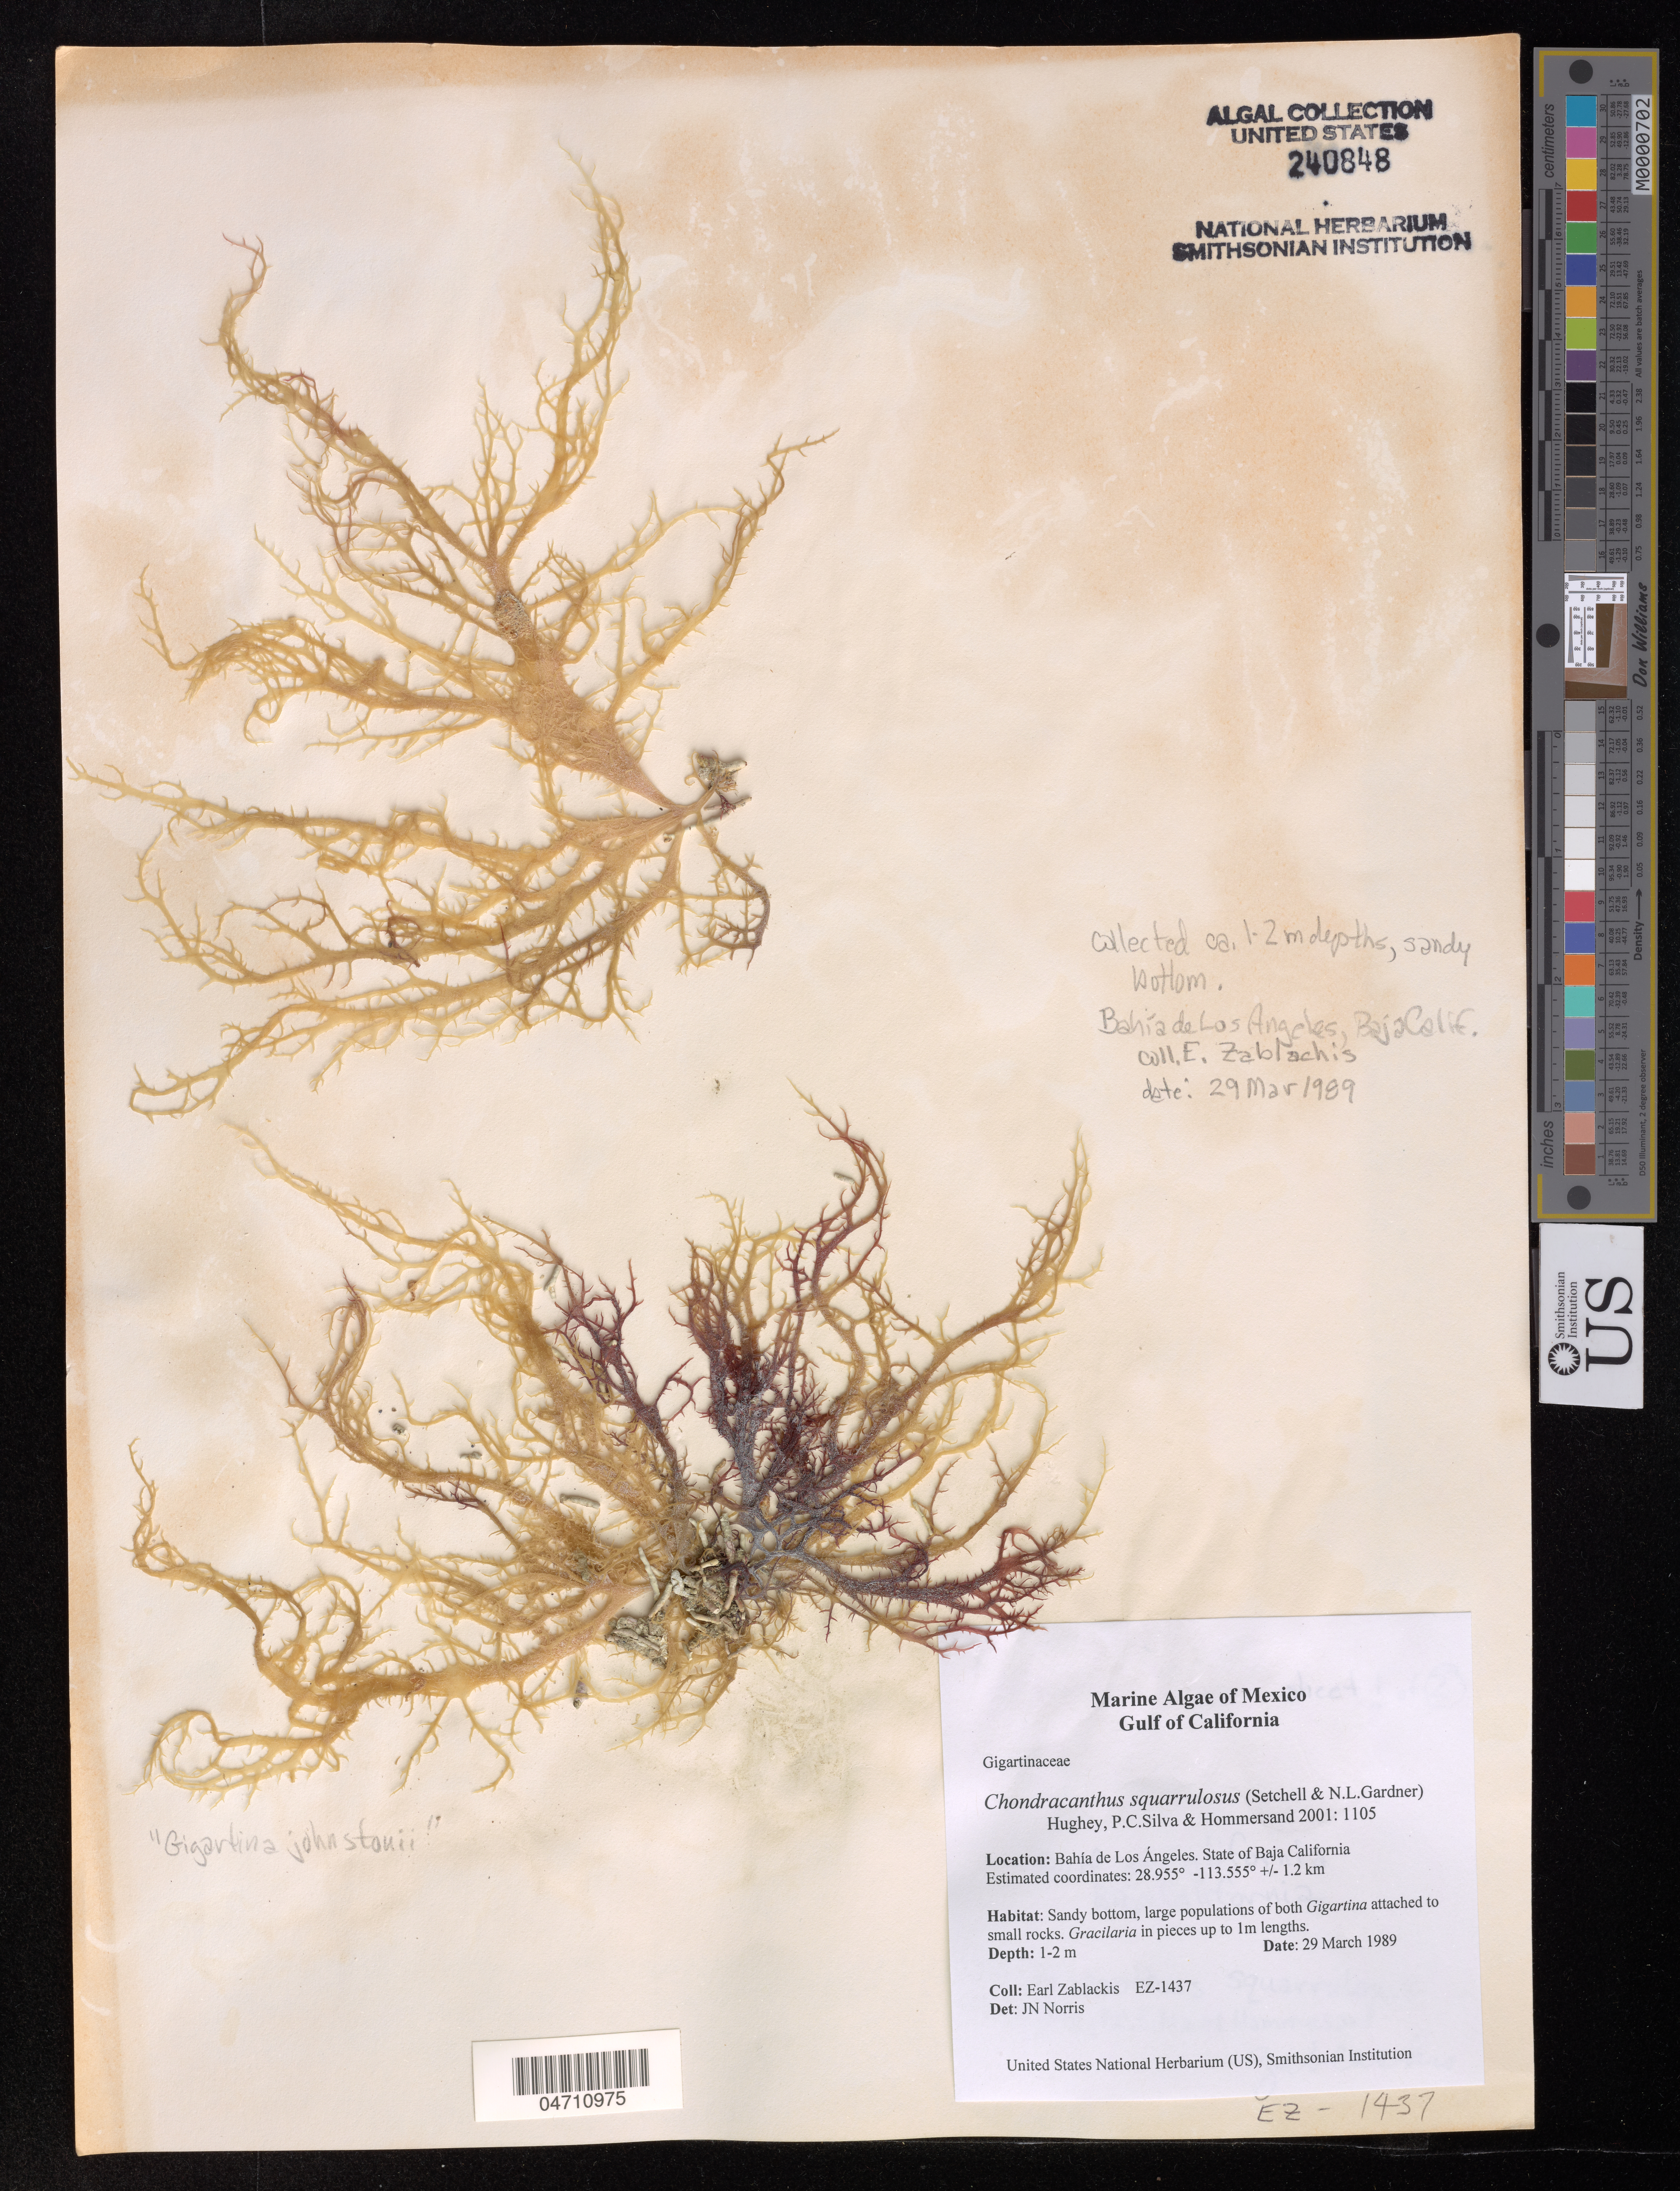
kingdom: Plantae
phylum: Rhodophyta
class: Florideophyceae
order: Gigartinales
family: Gigartinaceae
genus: Chondracanthus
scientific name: Chondracanthus squarrulosus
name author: (Setch. & N.L. Gardner) J.R. Hughey et al.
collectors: E. Zablackis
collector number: EZ-1437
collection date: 1989-03-29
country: Mexico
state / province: Baja California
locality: Bahía de Los Ángeles.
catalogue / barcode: US 240848